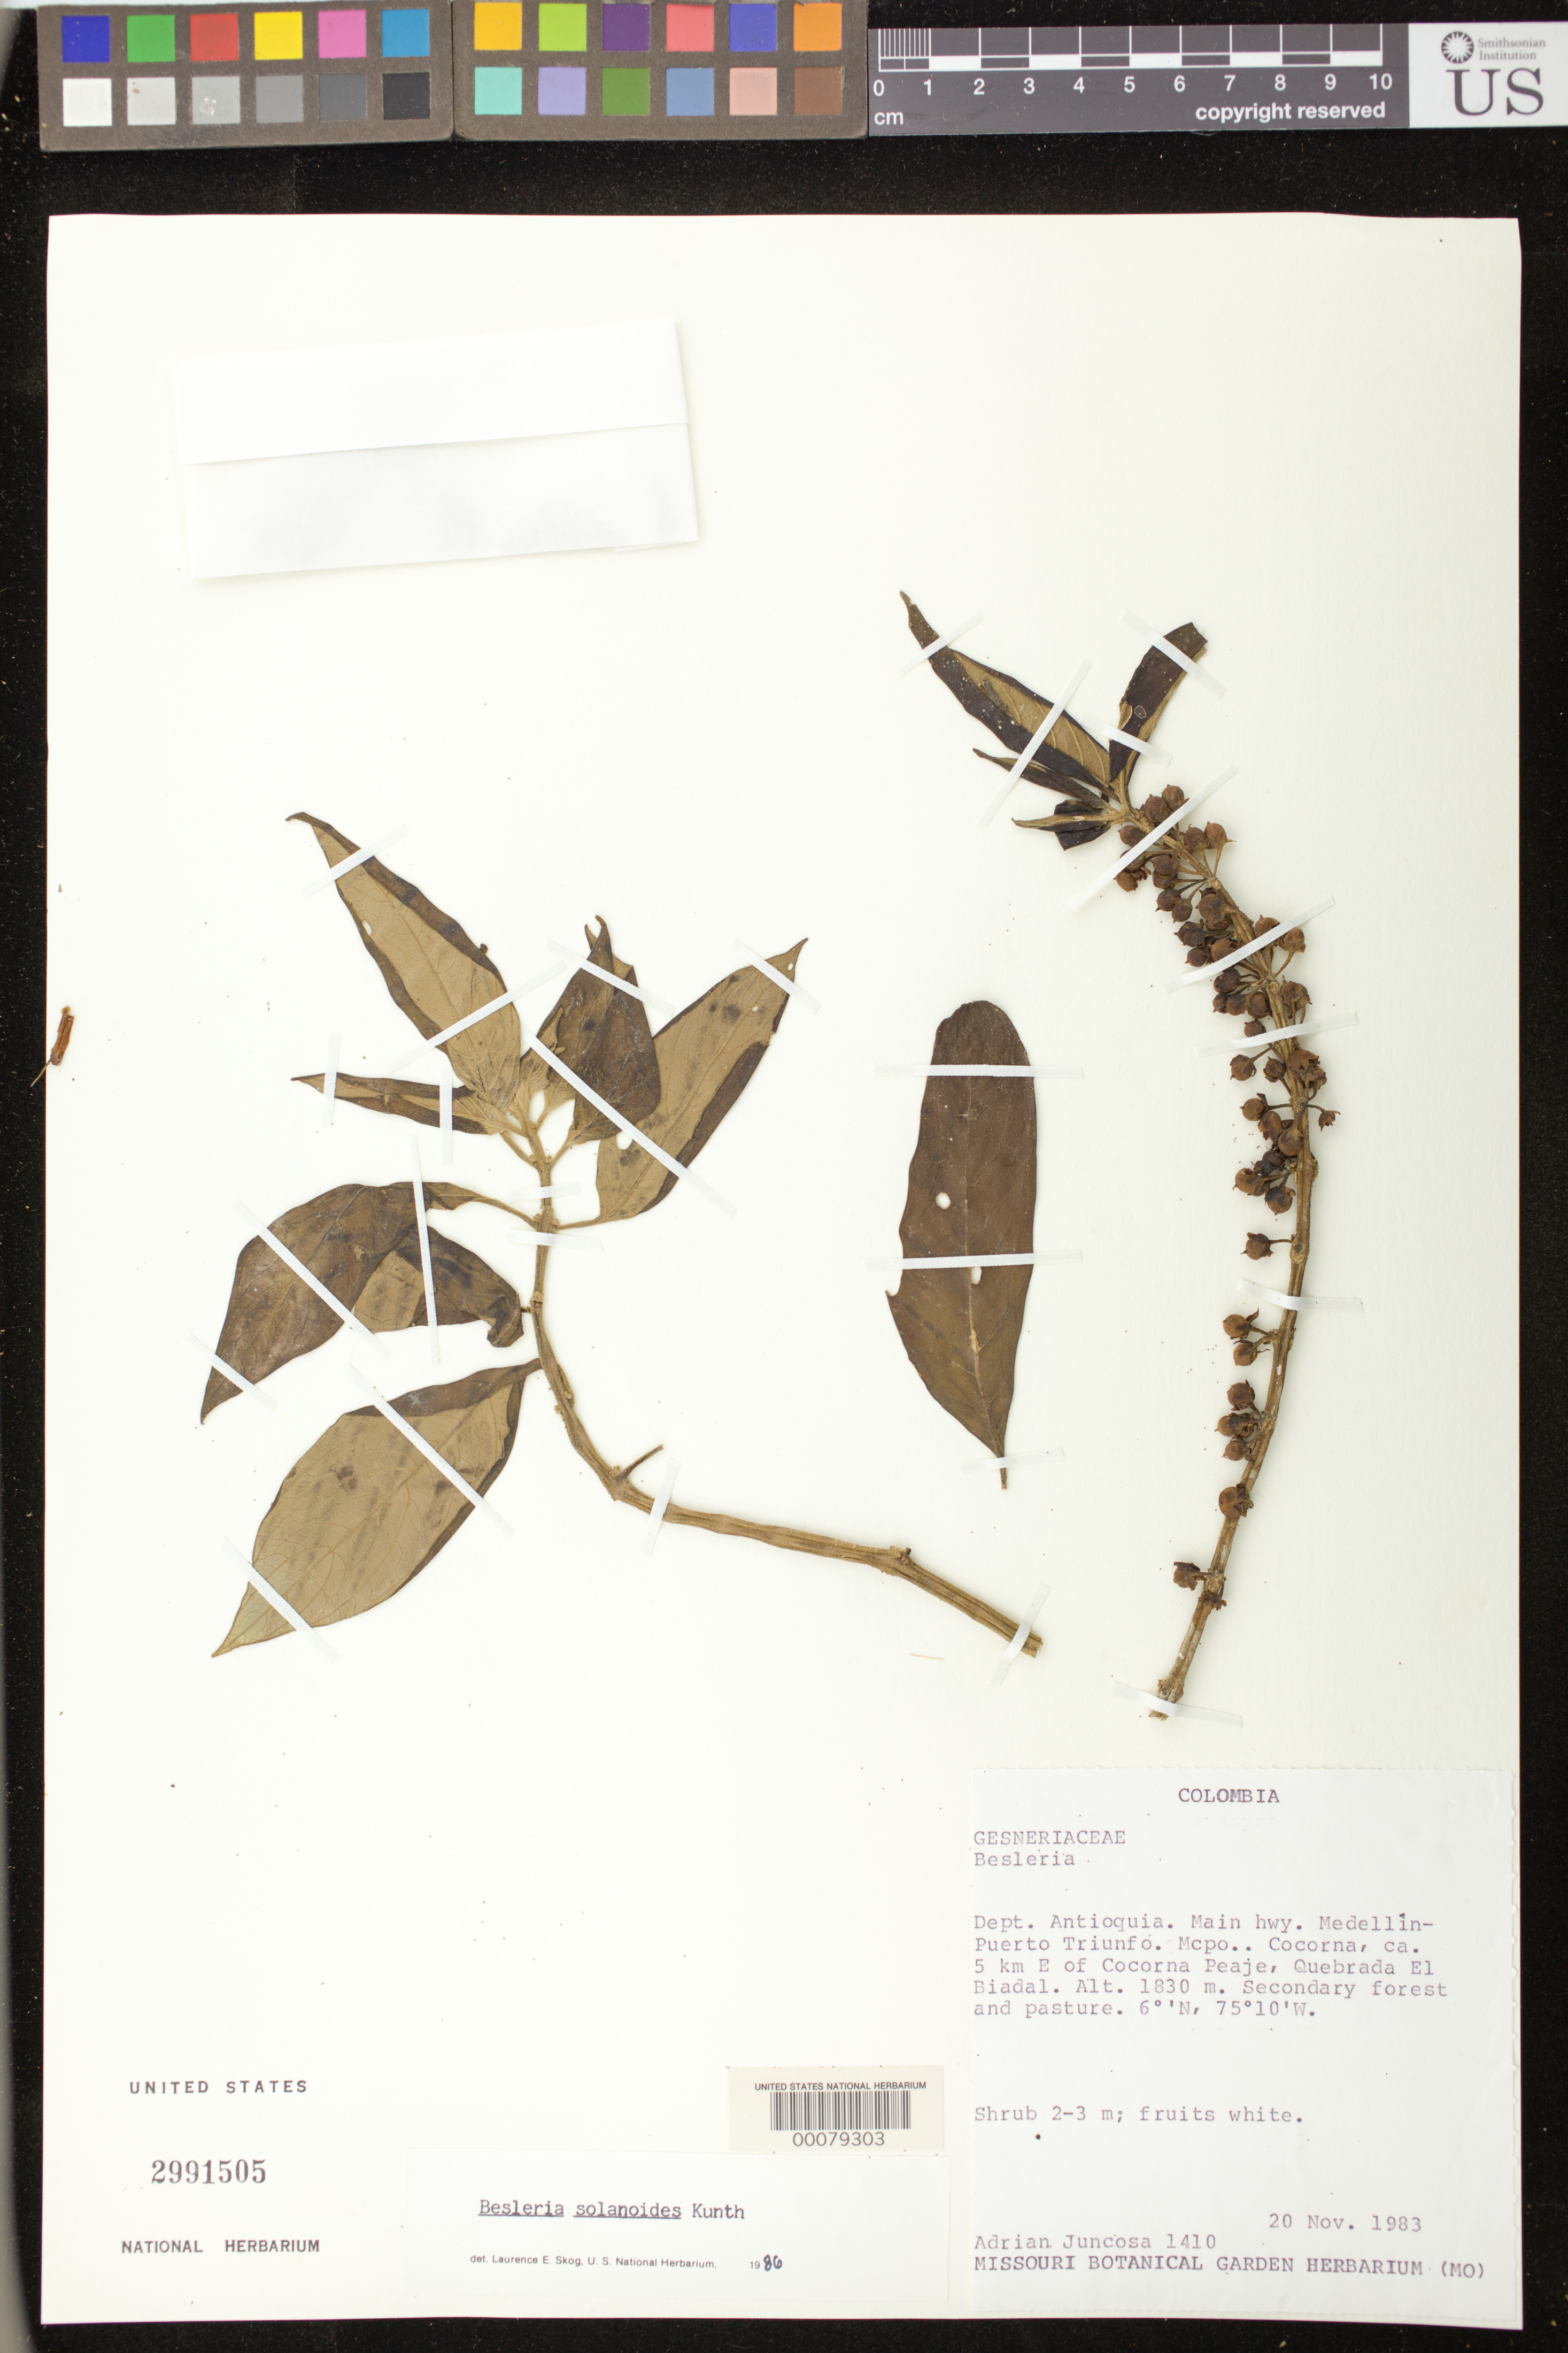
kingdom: Plantae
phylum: Tracheophyta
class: Magnoliopsida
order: Lamiales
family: Gesneriaceae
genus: Besleria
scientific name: Besleria solanoides var. solanoides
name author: Kunth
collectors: A. Juncosa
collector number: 1410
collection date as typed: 20 Nov 1983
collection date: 1983-11-20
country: Colombia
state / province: Antioquia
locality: Main hwy Medellin-Puerto Triunfo, mcpo Cocorna, about 5 km E of Cocorna Peaje, Quebrada El Biadal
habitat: Secondary forest and pasture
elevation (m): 1830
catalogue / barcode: US 2991505